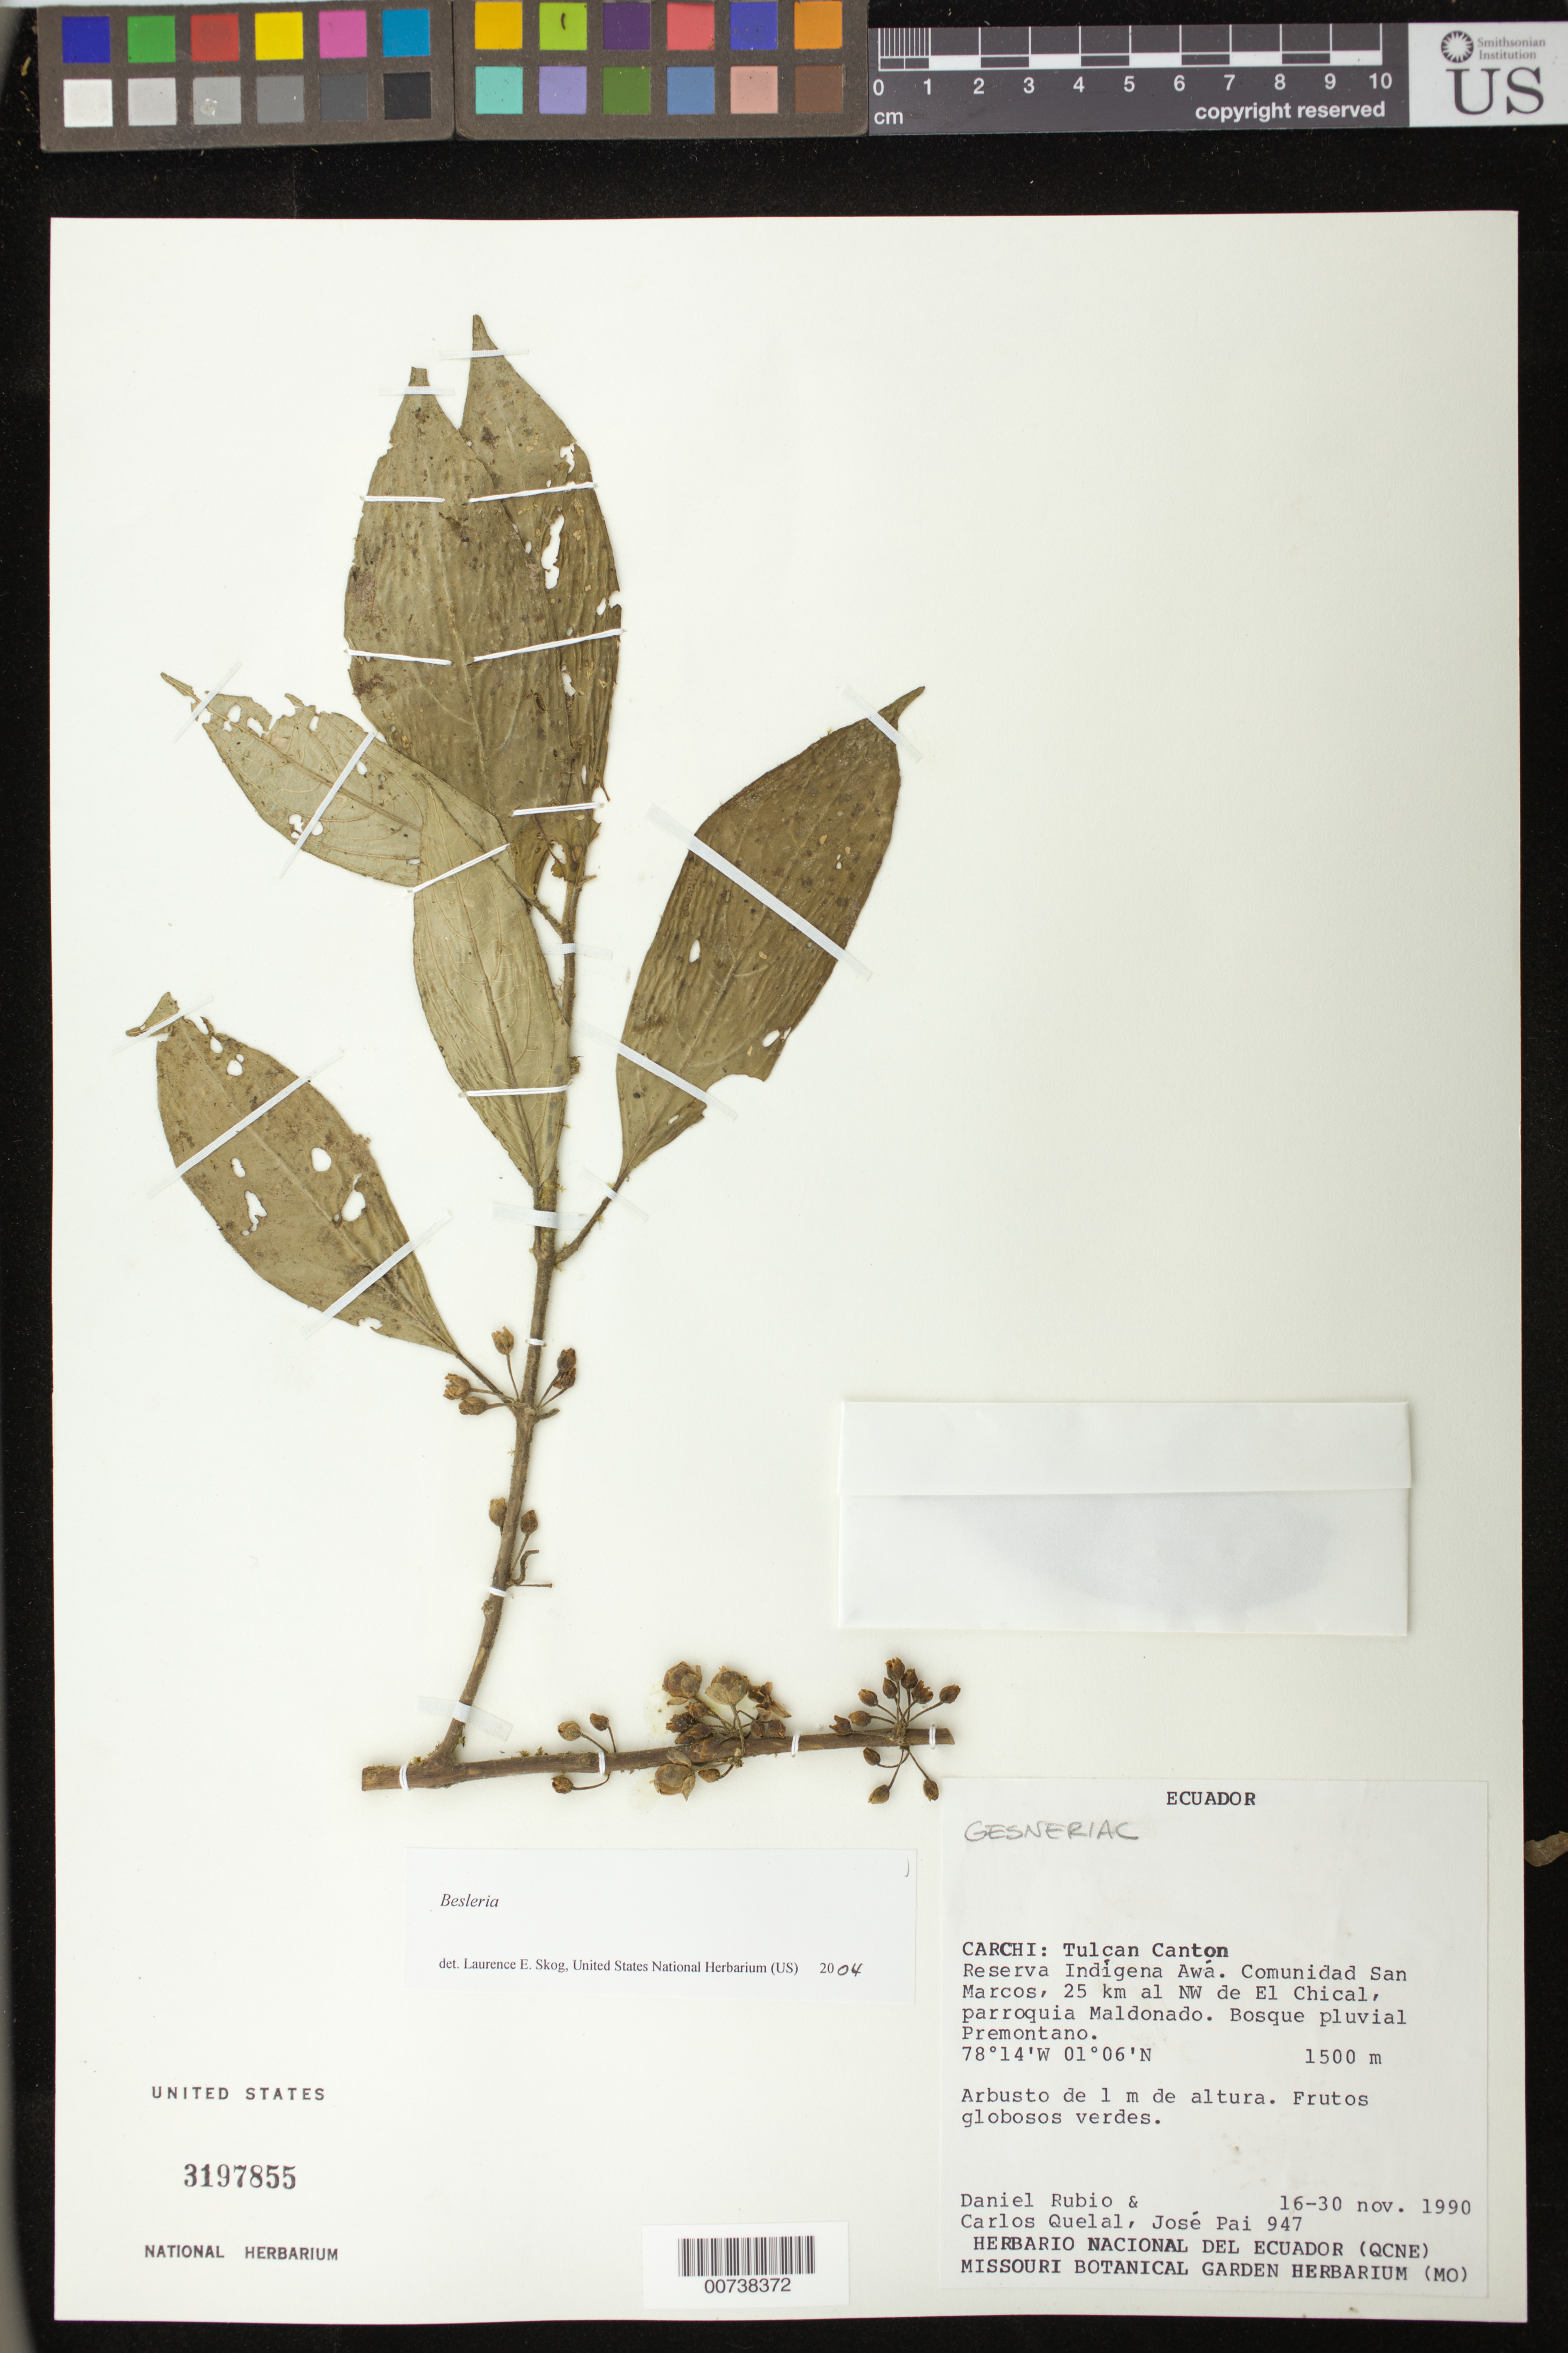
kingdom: Plantae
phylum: Tracheophyta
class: Magnoliopsida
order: Lamiales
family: Gesneriaceae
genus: Besleria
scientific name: Besleria sp.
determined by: Skog, Laurence E.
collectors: D. Rubio, C. Quelal & J. Pai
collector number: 947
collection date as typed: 16-30 Nov 1990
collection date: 1990-11-16/1990-11-30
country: Ecuador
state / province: Carchi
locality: Carchi: Tulcan Canton. Reserva Indígena Awá, comunidad San Marcos, 25 km al NW de El Chical, parroquia Maldonado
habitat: Bosque pluvial premontano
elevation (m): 1500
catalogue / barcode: US 3197855